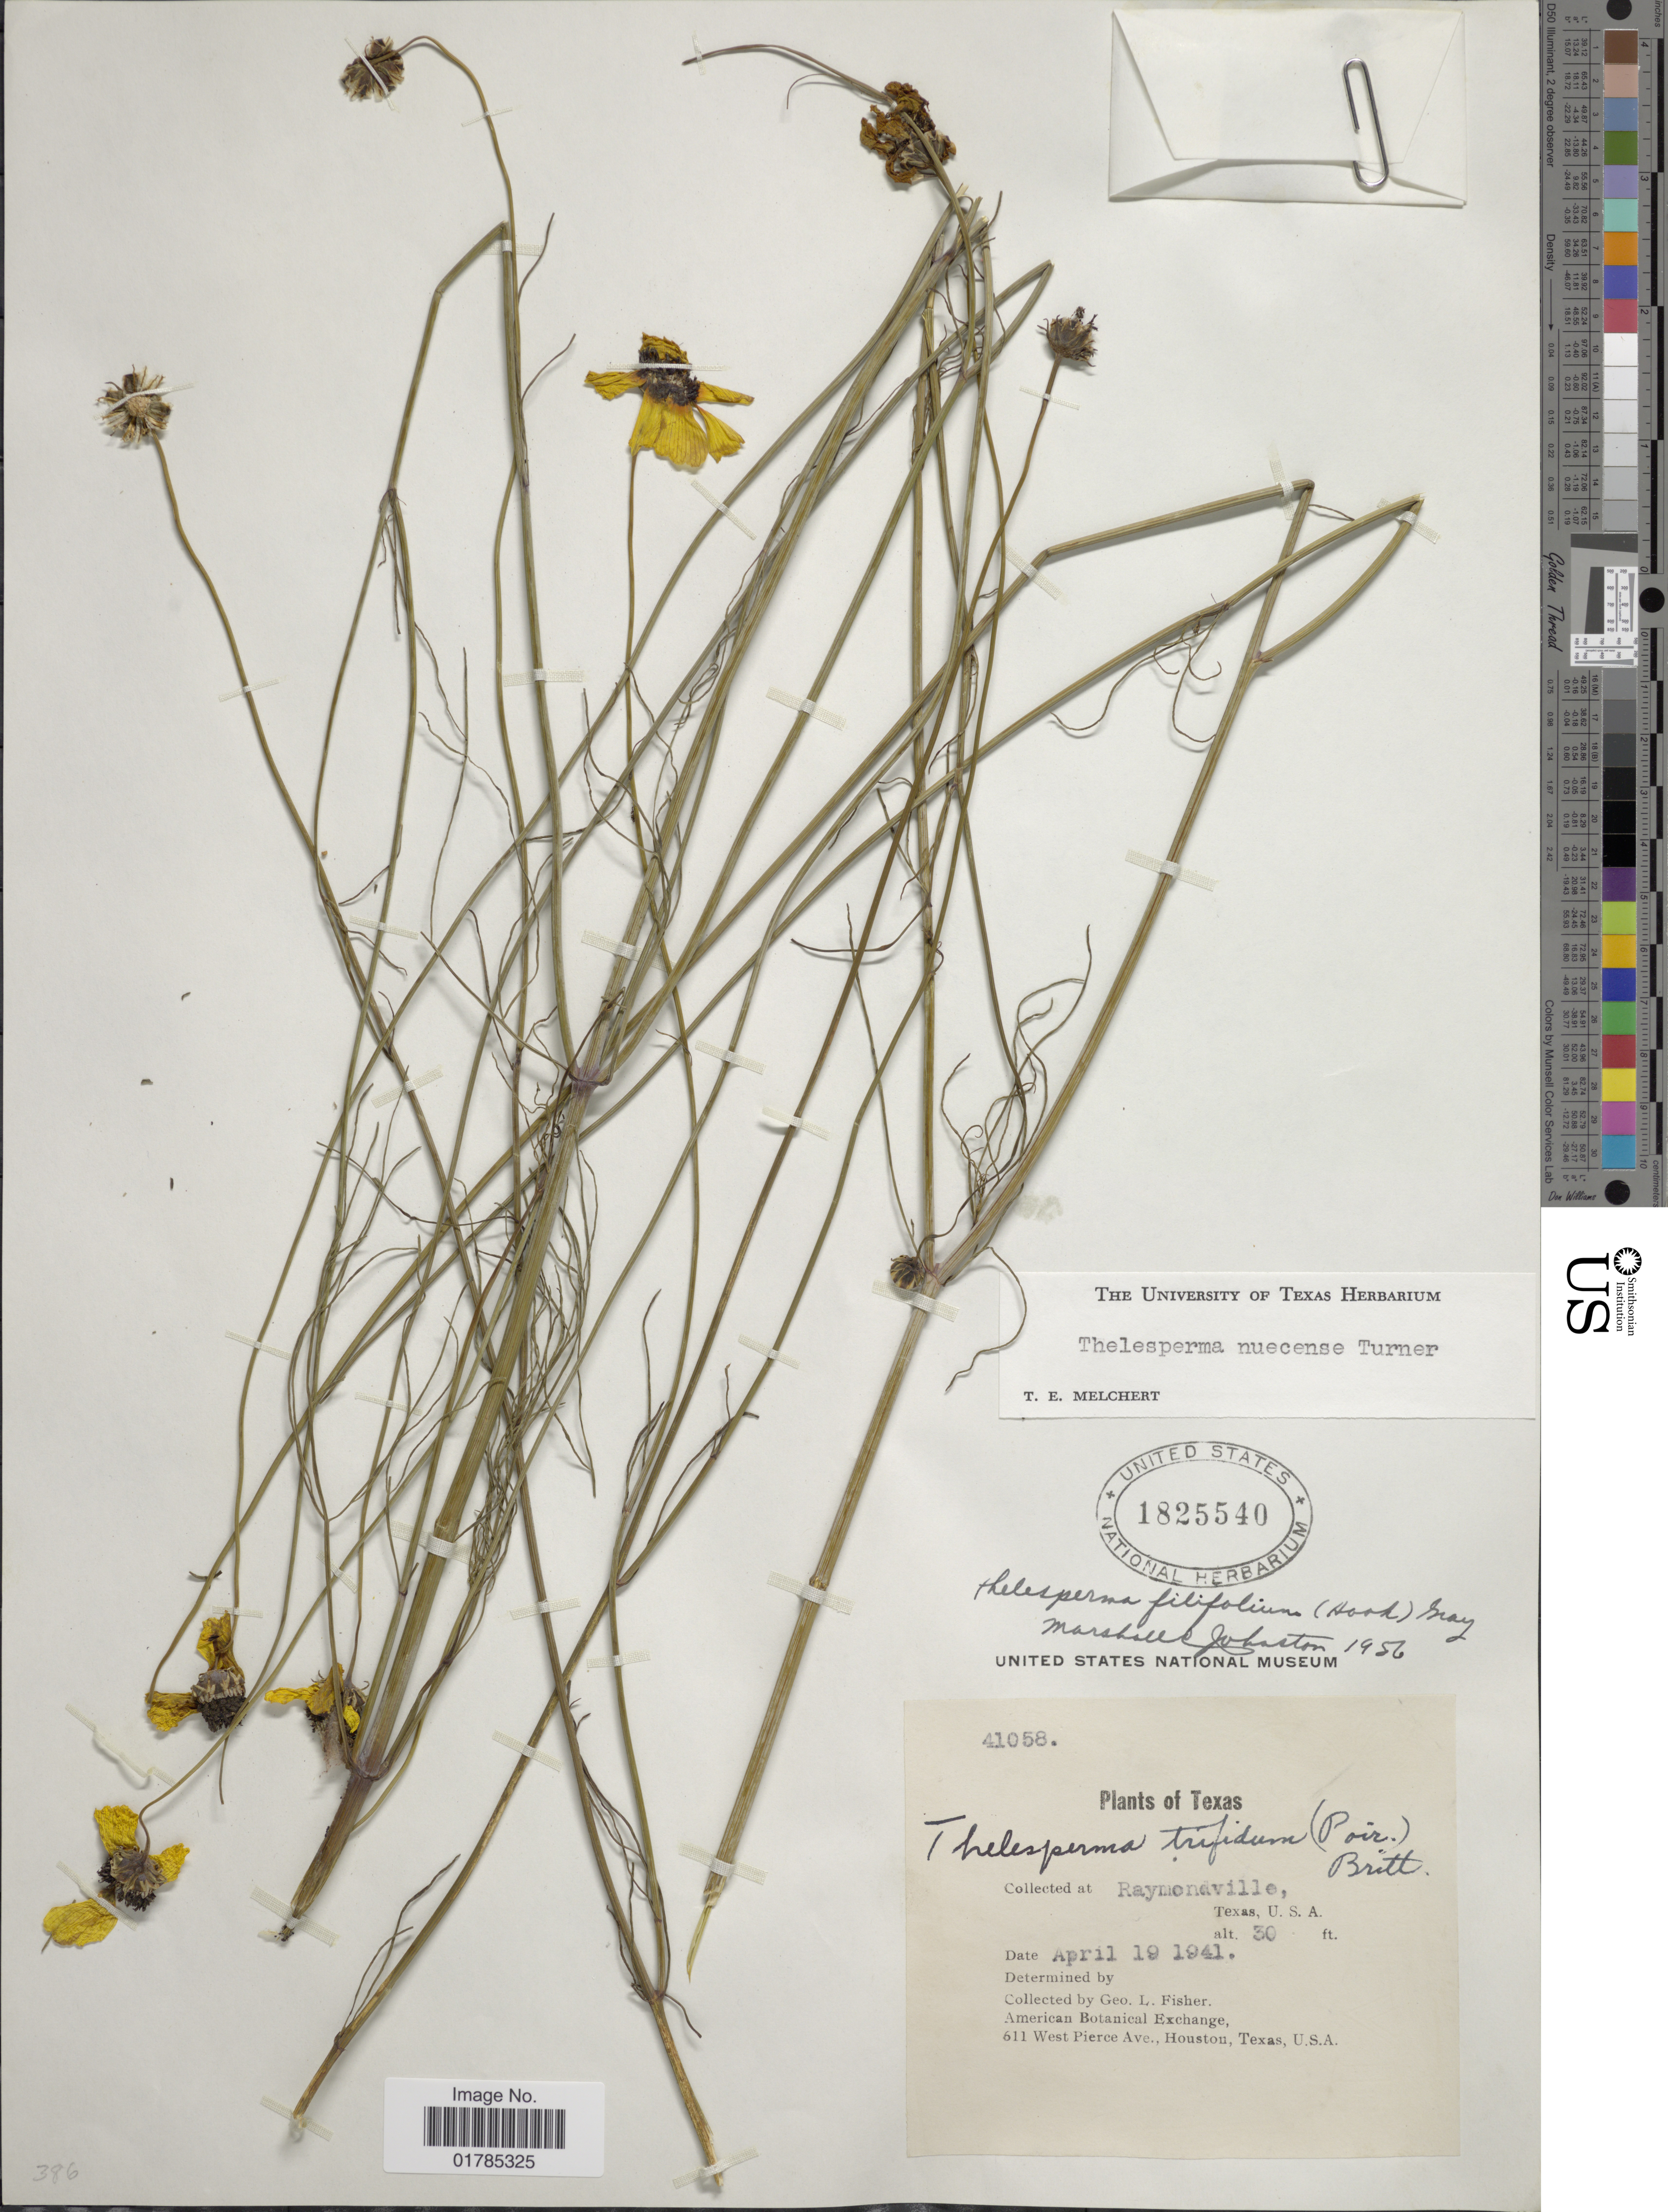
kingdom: Plantae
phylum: Tracheophyta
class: Magnoliopsida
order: Asterales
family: Asteraceae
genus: Thelesperma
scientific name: Thelesperma nuecense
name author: B.L. Turner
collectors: G. L. Fisher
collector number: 41058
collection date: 1941-04-19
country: United States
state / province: Texas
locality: Raymondville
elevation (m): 9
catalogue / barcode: US 1825540